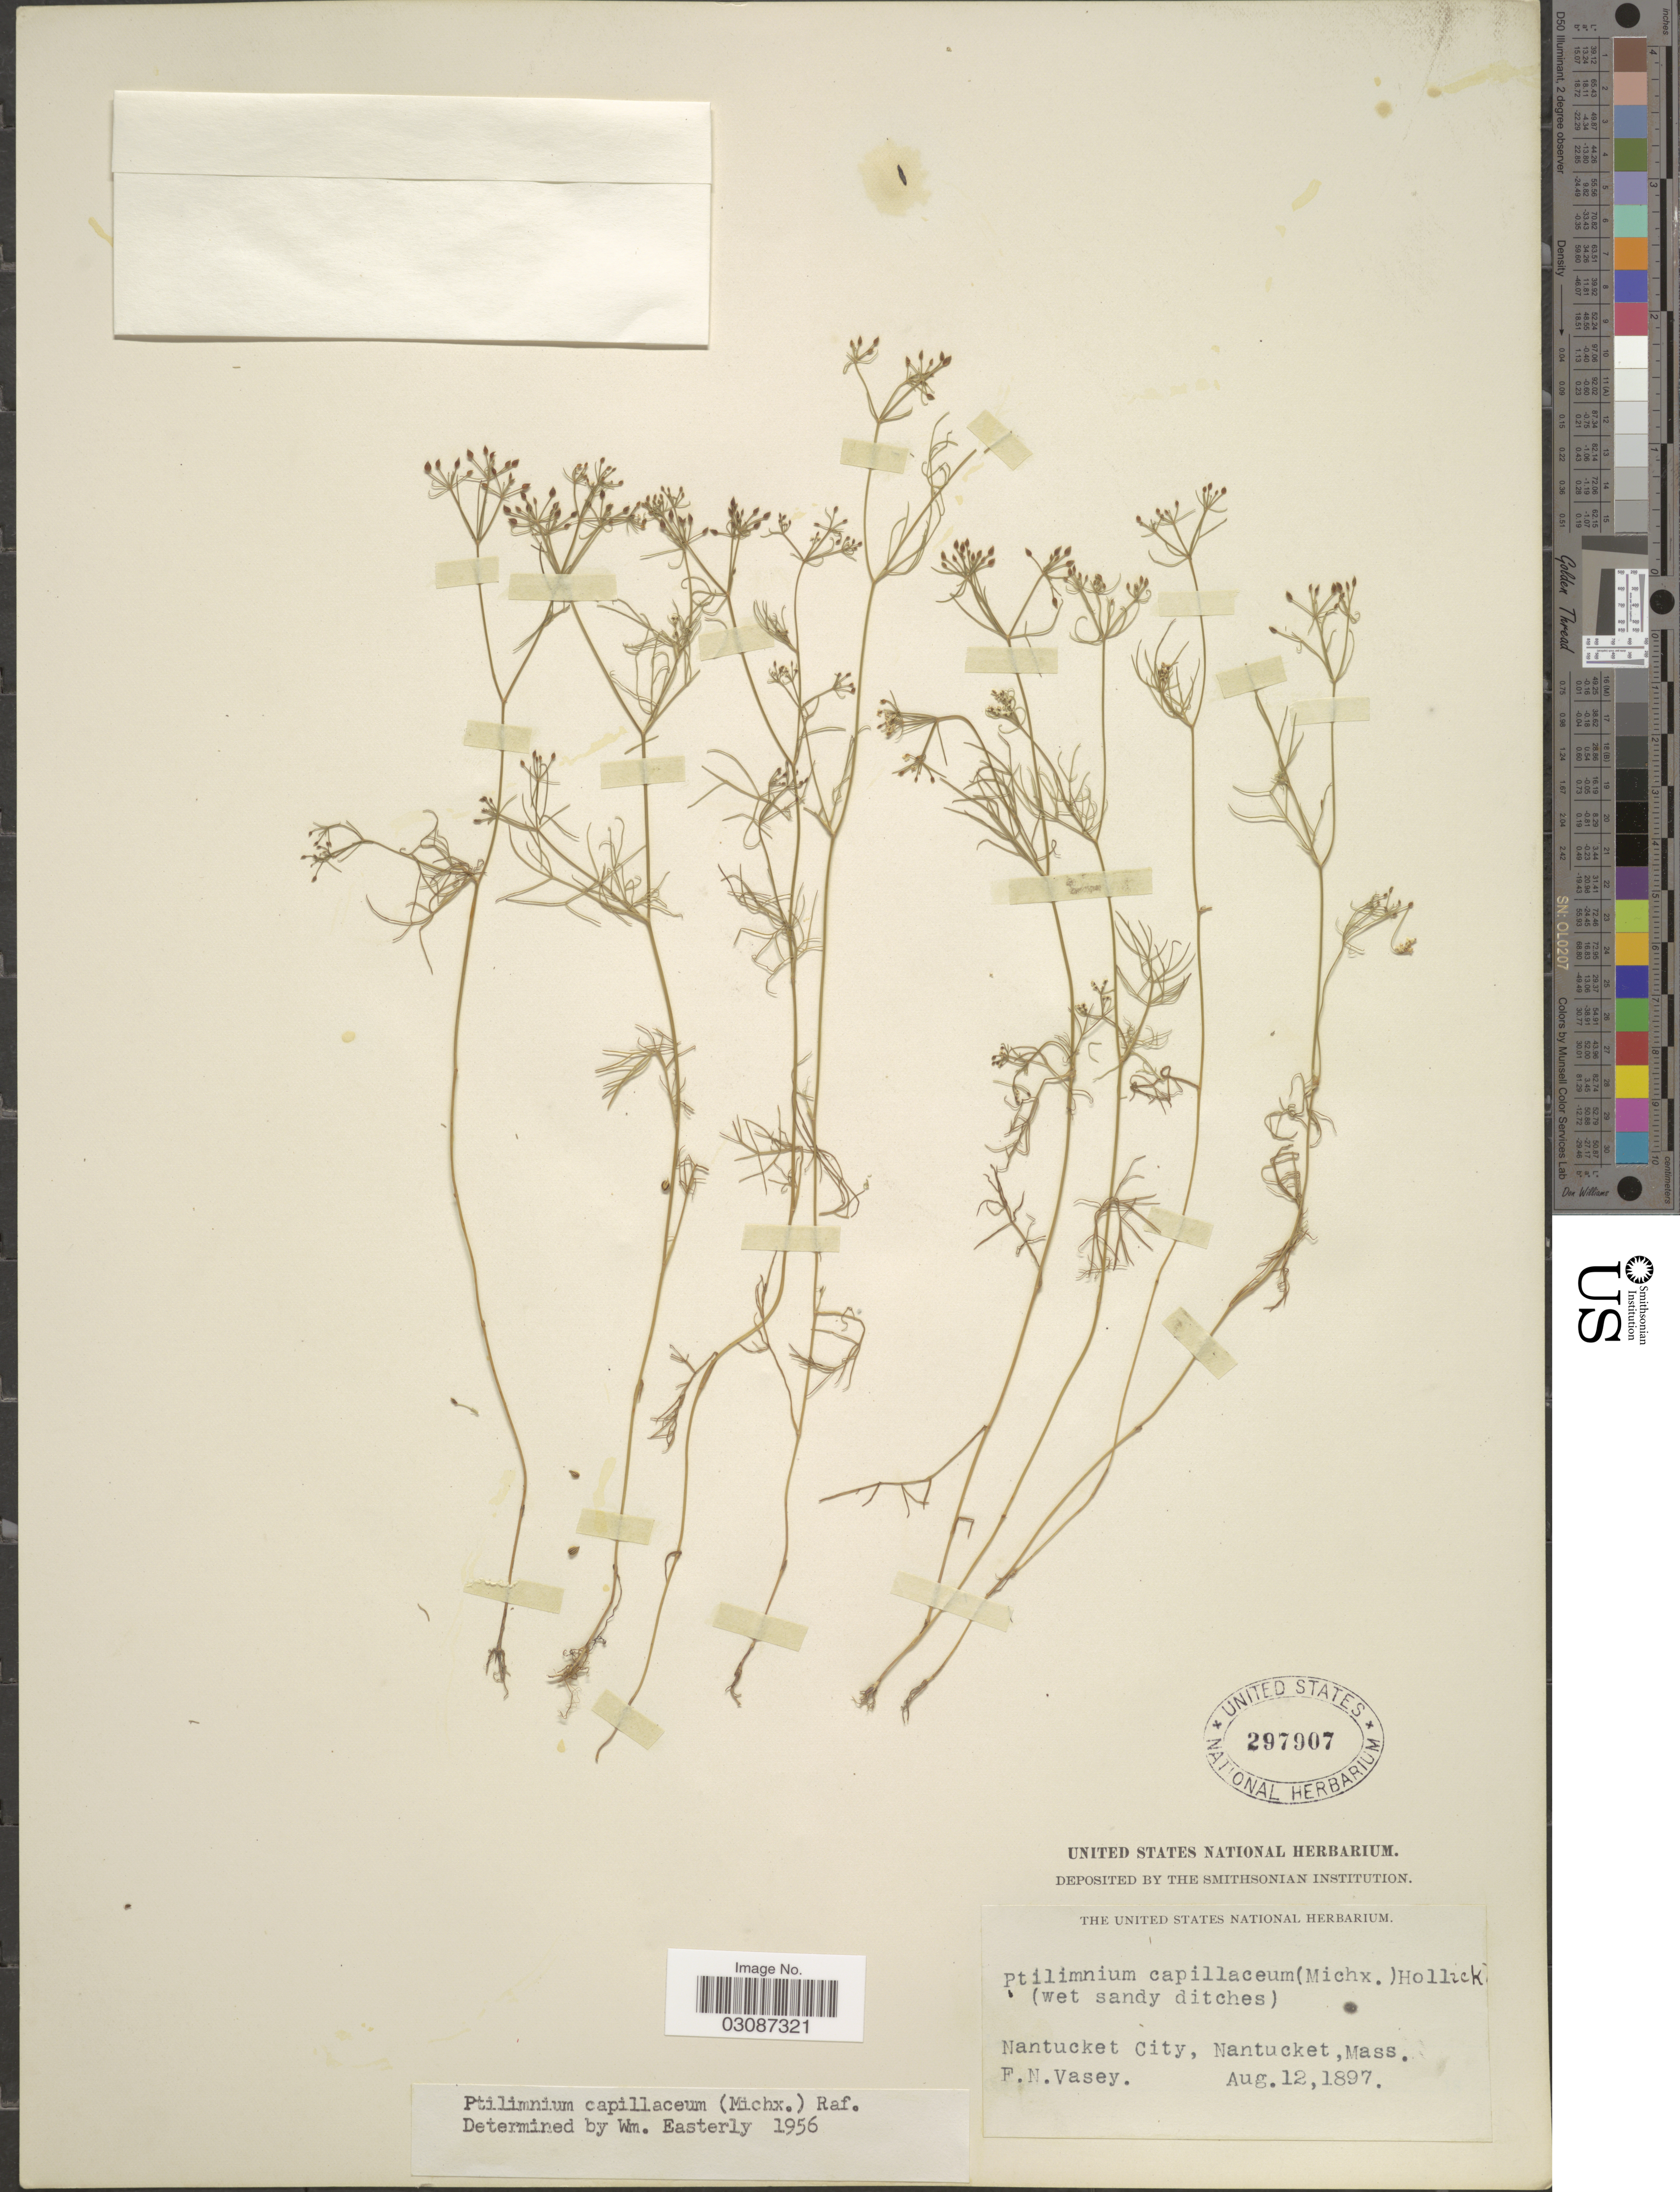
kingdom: Plantae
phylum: Tracheophyta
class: Magnoliopsida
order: Apiales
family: Apiaceae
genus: Ptilimnium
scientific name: Ptilimnium capillaceum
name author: (Michx.) Raf.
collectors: F. N. Vasey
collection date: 1897-08-12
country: United States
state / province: Massachusetts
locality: Nantucket City, Nantucket.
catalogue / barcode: US 297907